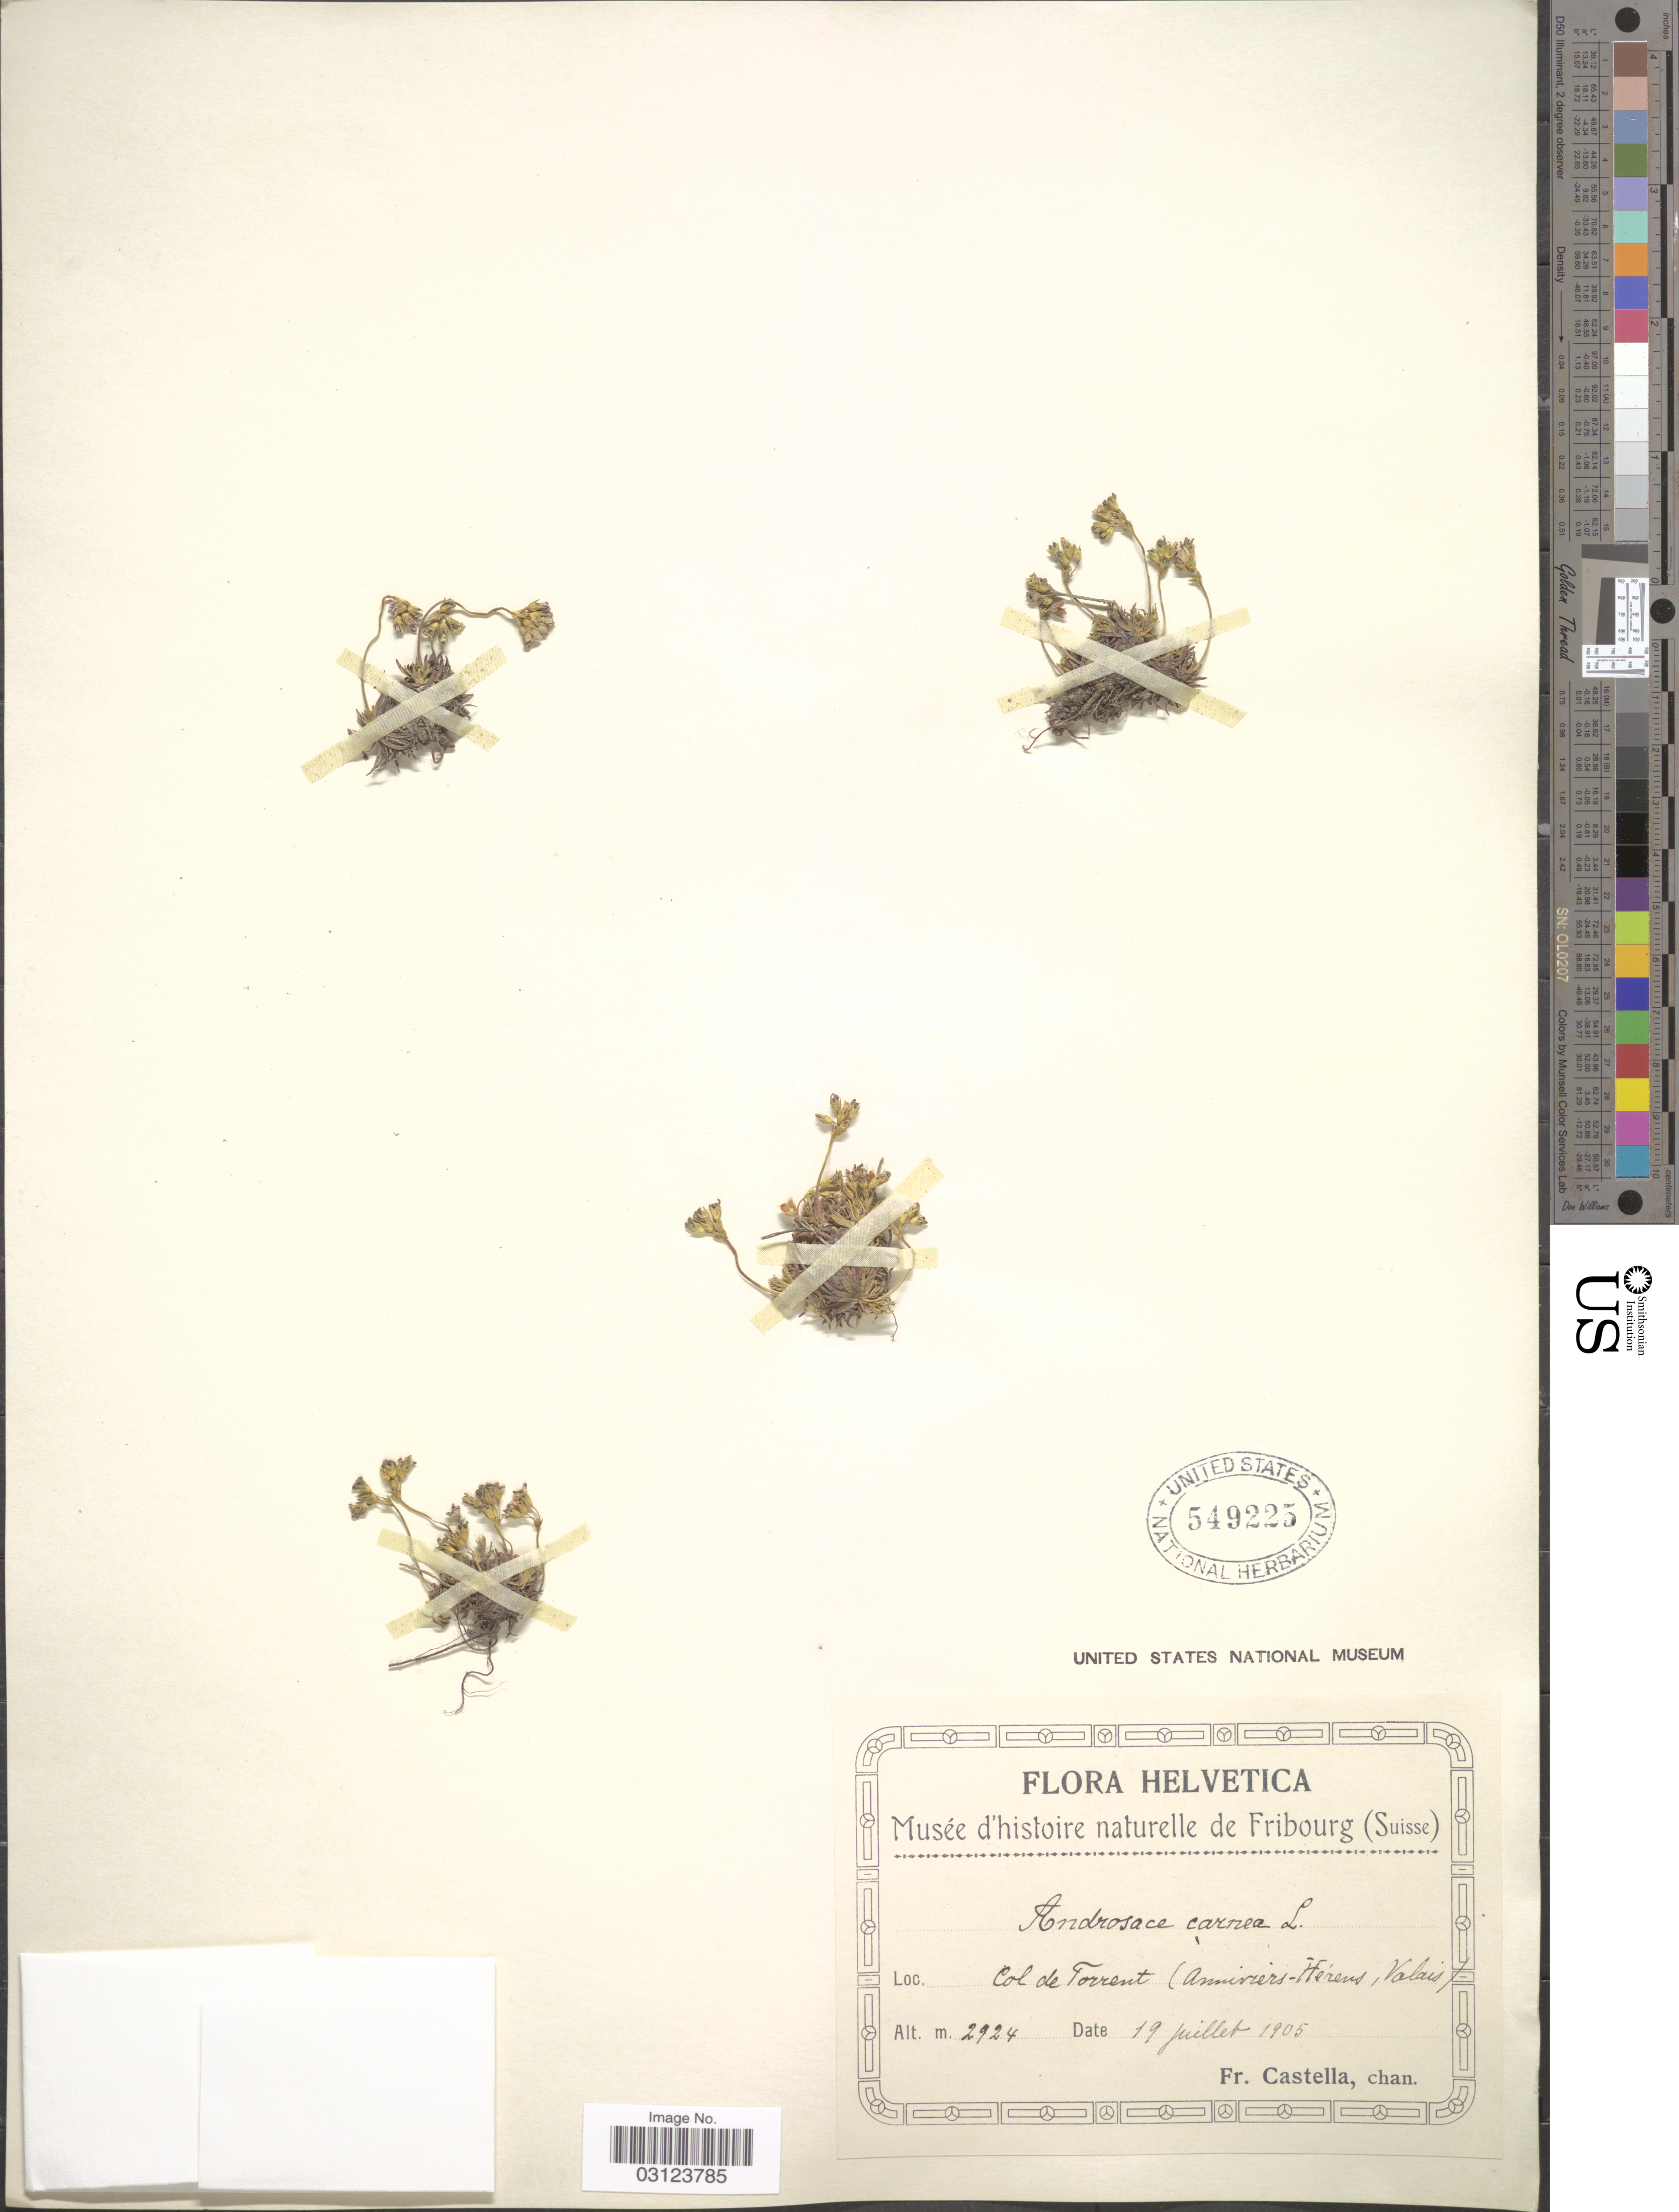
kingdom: Plantae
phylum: Tracheophyta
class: Magnoliopsida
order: Ericales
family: Primulaceae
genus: Androsace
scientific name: Androsace carnea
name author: L.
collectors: Fr. Castella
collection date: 1905-07-19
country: Switzerland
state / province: Valais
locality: Helvetica, Col de Torrent (Anniviers-Hérens, Valais).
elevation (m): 2924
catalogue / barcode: US 549225